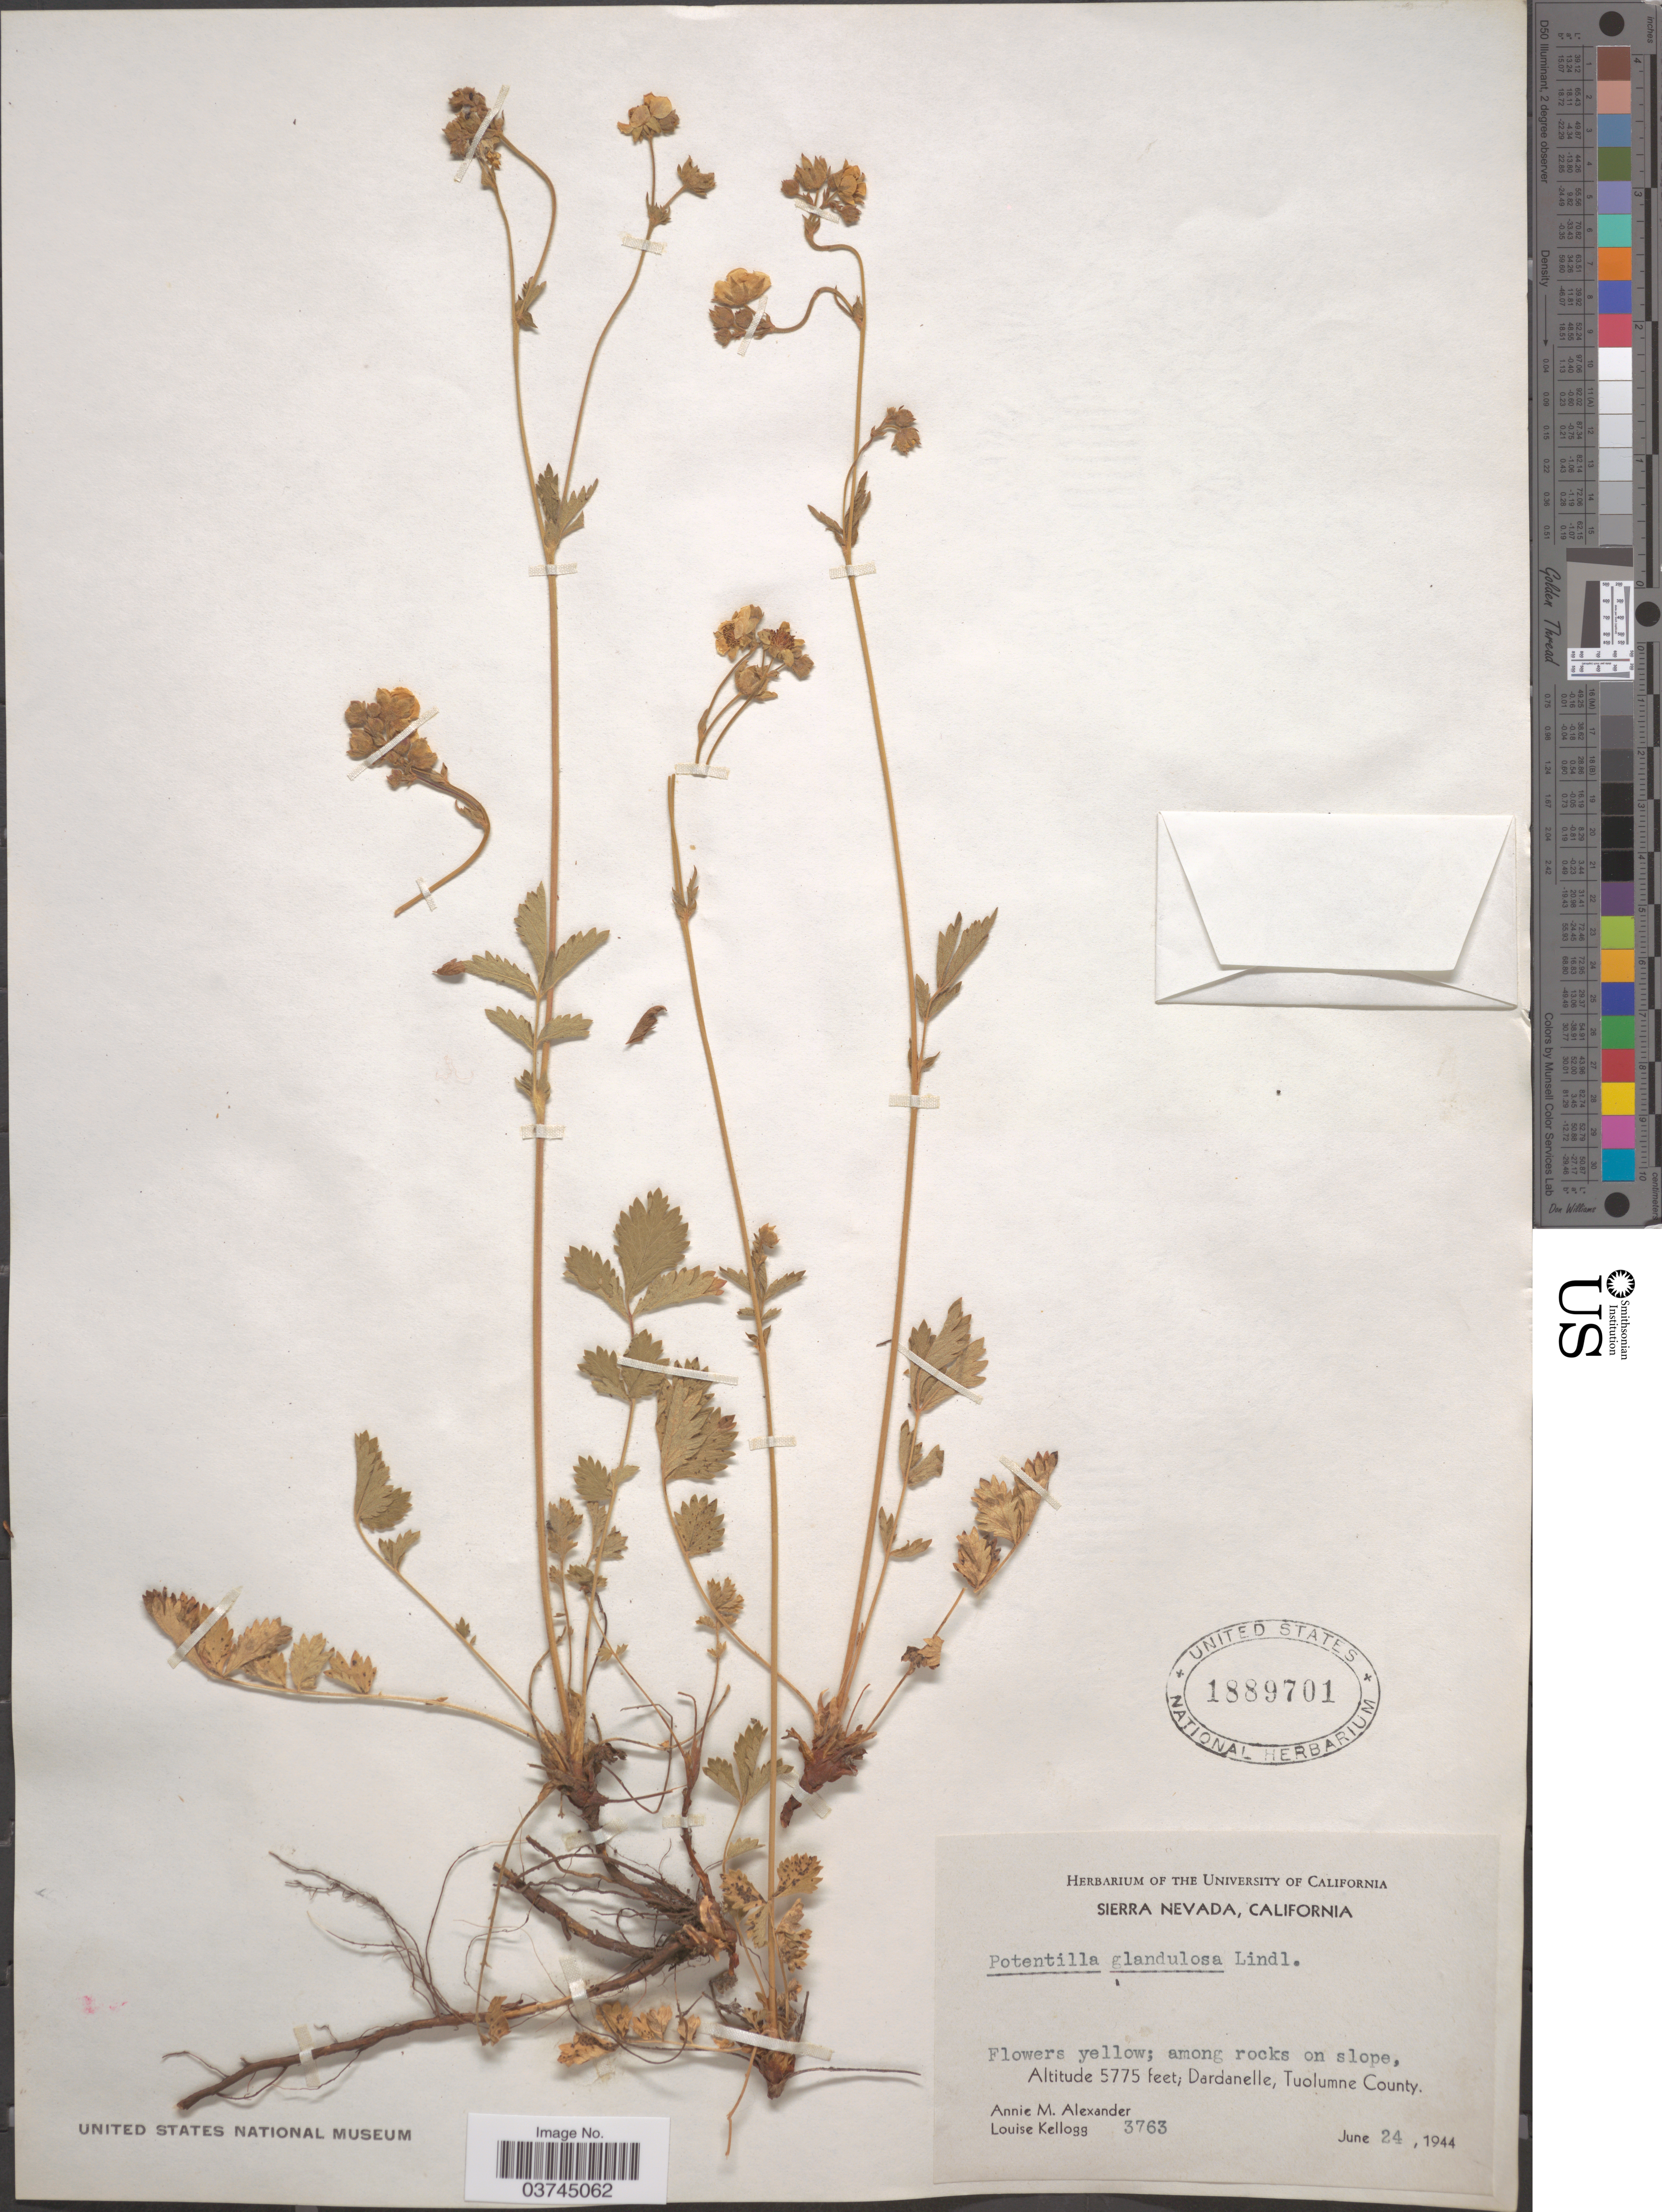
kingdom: Plantae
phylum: Tracheophyta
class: Magnoliopsida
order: Rosales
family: Rosaceae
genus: Drymocallis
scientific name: Drymocallis lactea var. lactea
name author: (Greene) Rydb.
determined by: Strong, Mark T., (BOT), Smithsonian Institution - National Museum of Natural History (UNITED STATES)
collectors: A. M. Alexander & L. Kellogg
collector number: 3763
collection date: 1944-06-24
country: United States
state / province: California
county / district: Tuolumne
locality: Sierra Nevada. Dardanelle, Tuolumne County.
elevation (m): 1760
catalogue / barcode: US 1889701